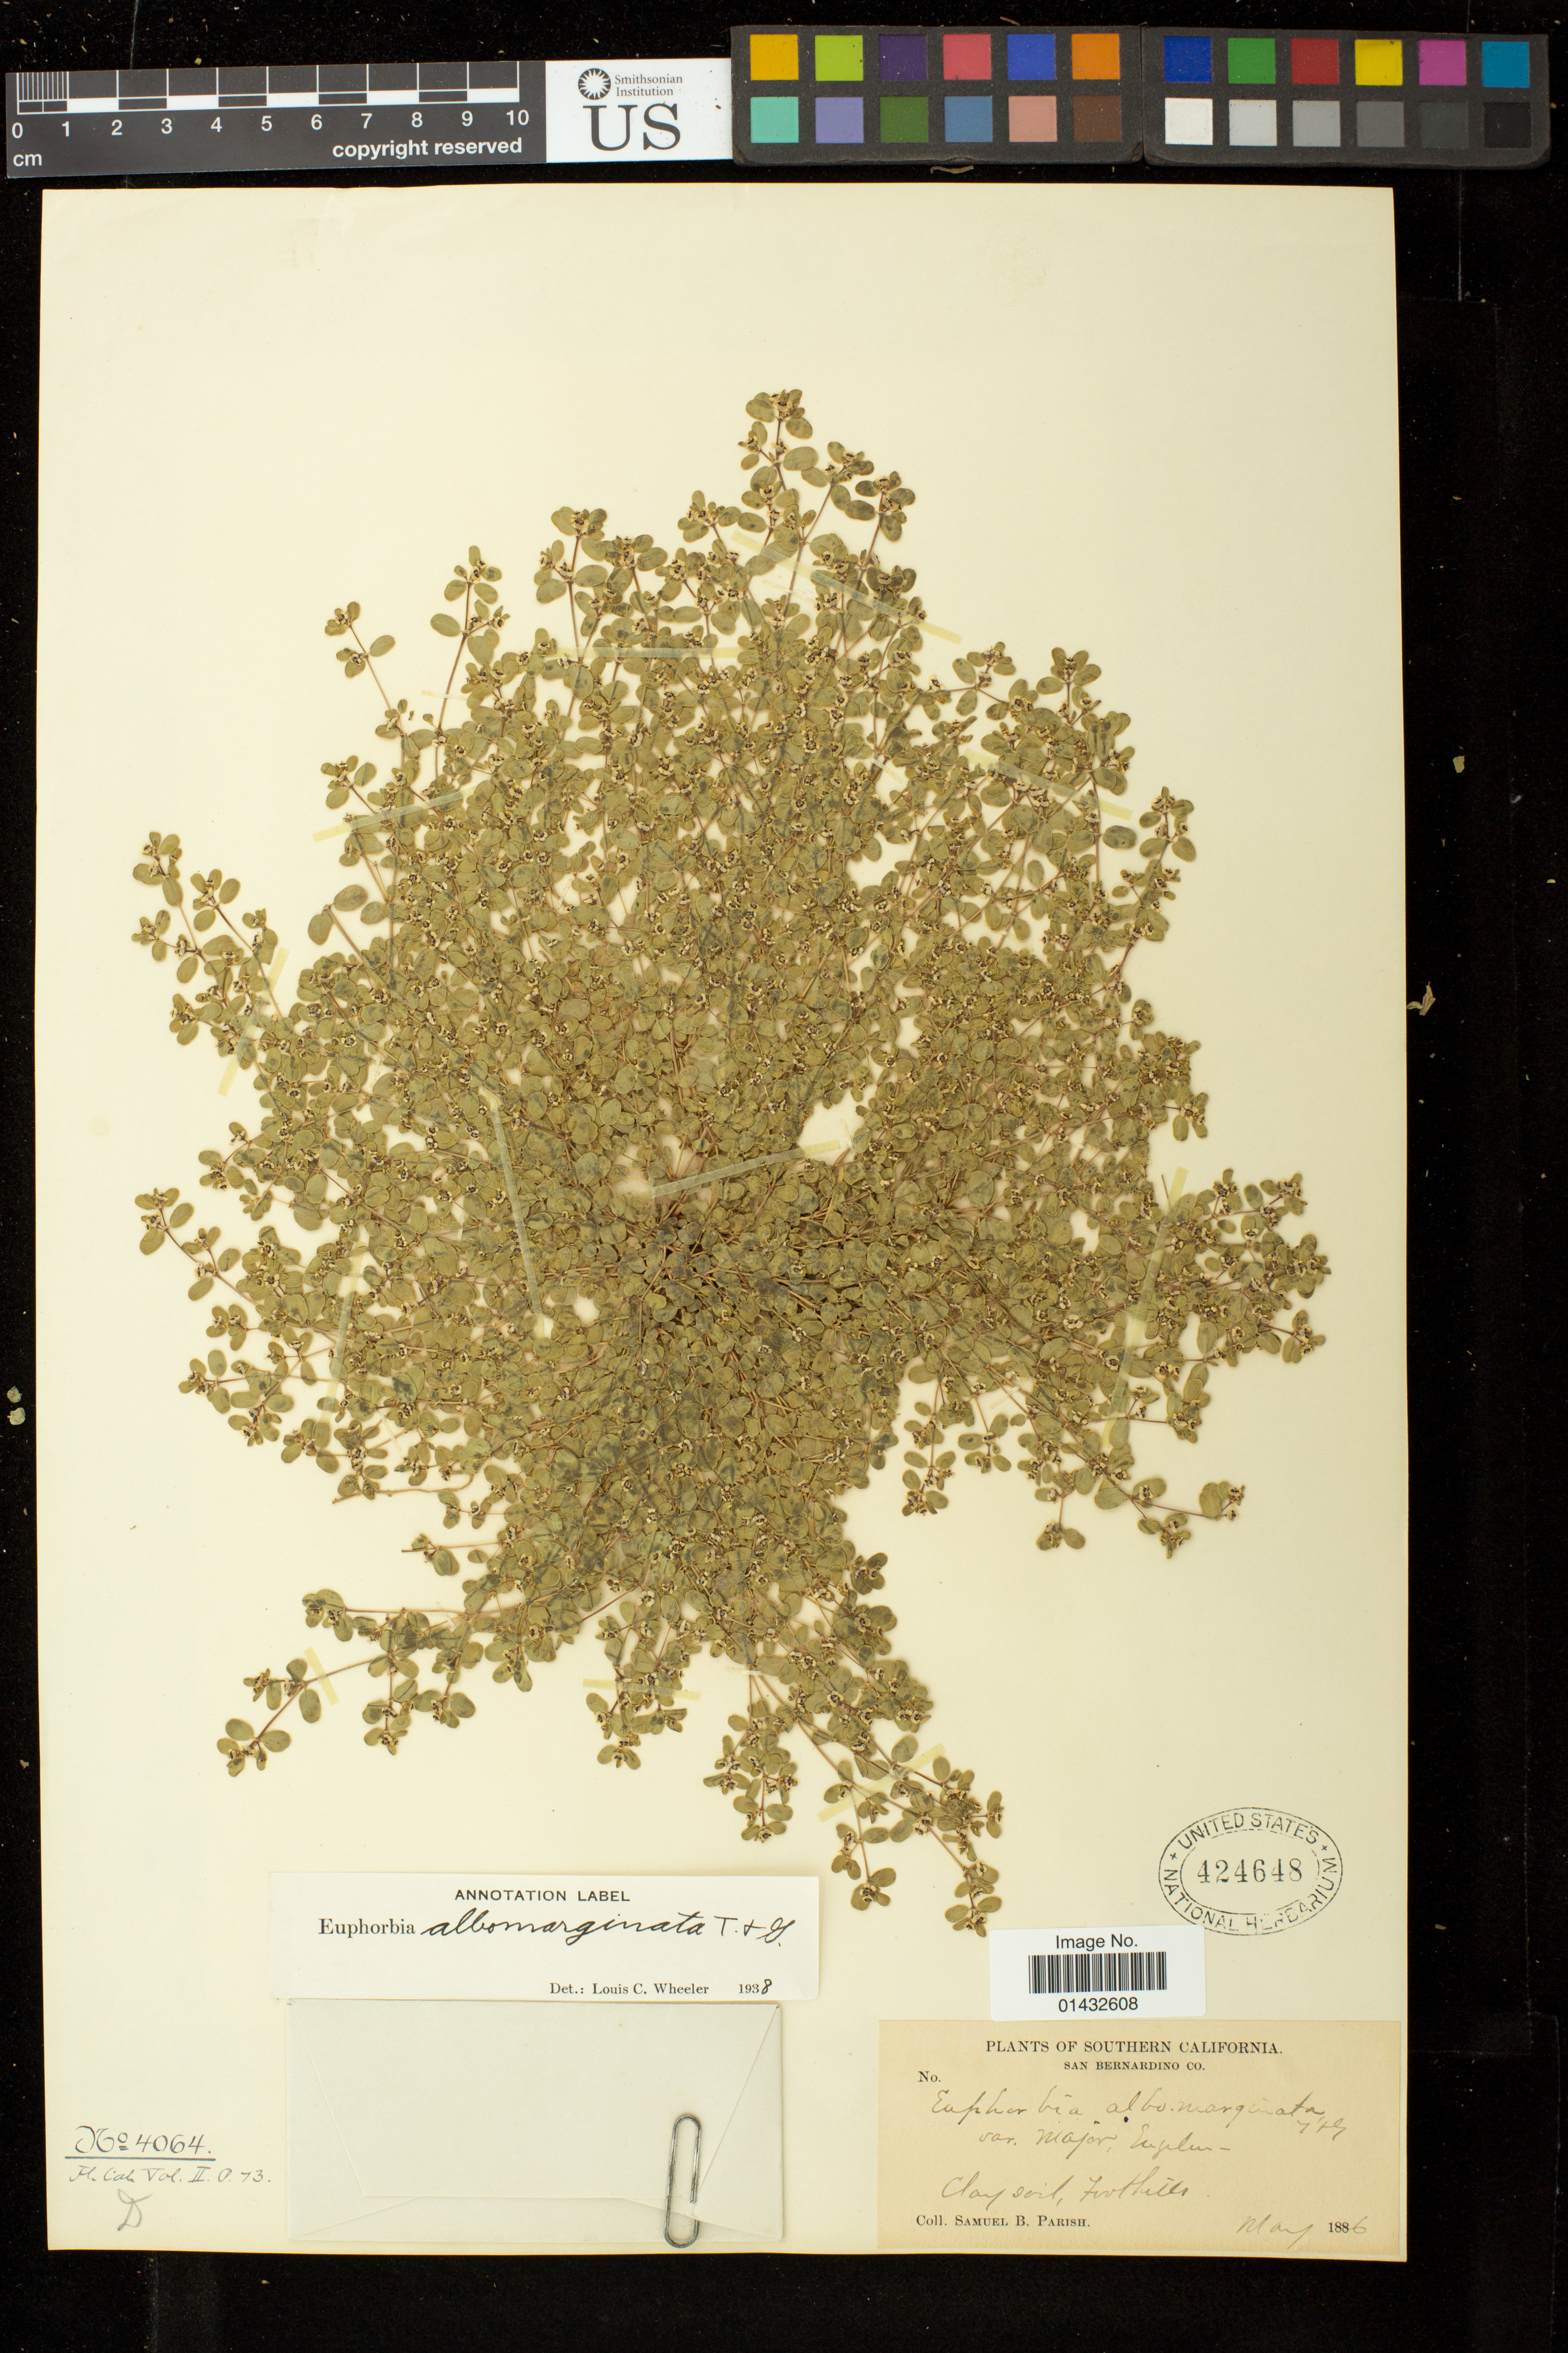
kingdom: Plantae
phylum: Tracheophyta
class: Magnoliopsida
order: Malpighiales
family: Euphorbiaceae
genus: Euphorbia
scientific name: Euphorbia albomarginata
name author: Torr. & A. Gray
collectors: S. B. Parish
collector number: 4064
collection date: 1886-05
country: United States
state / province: California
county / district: San Bernardino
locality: Foothills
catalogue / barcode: US 424648